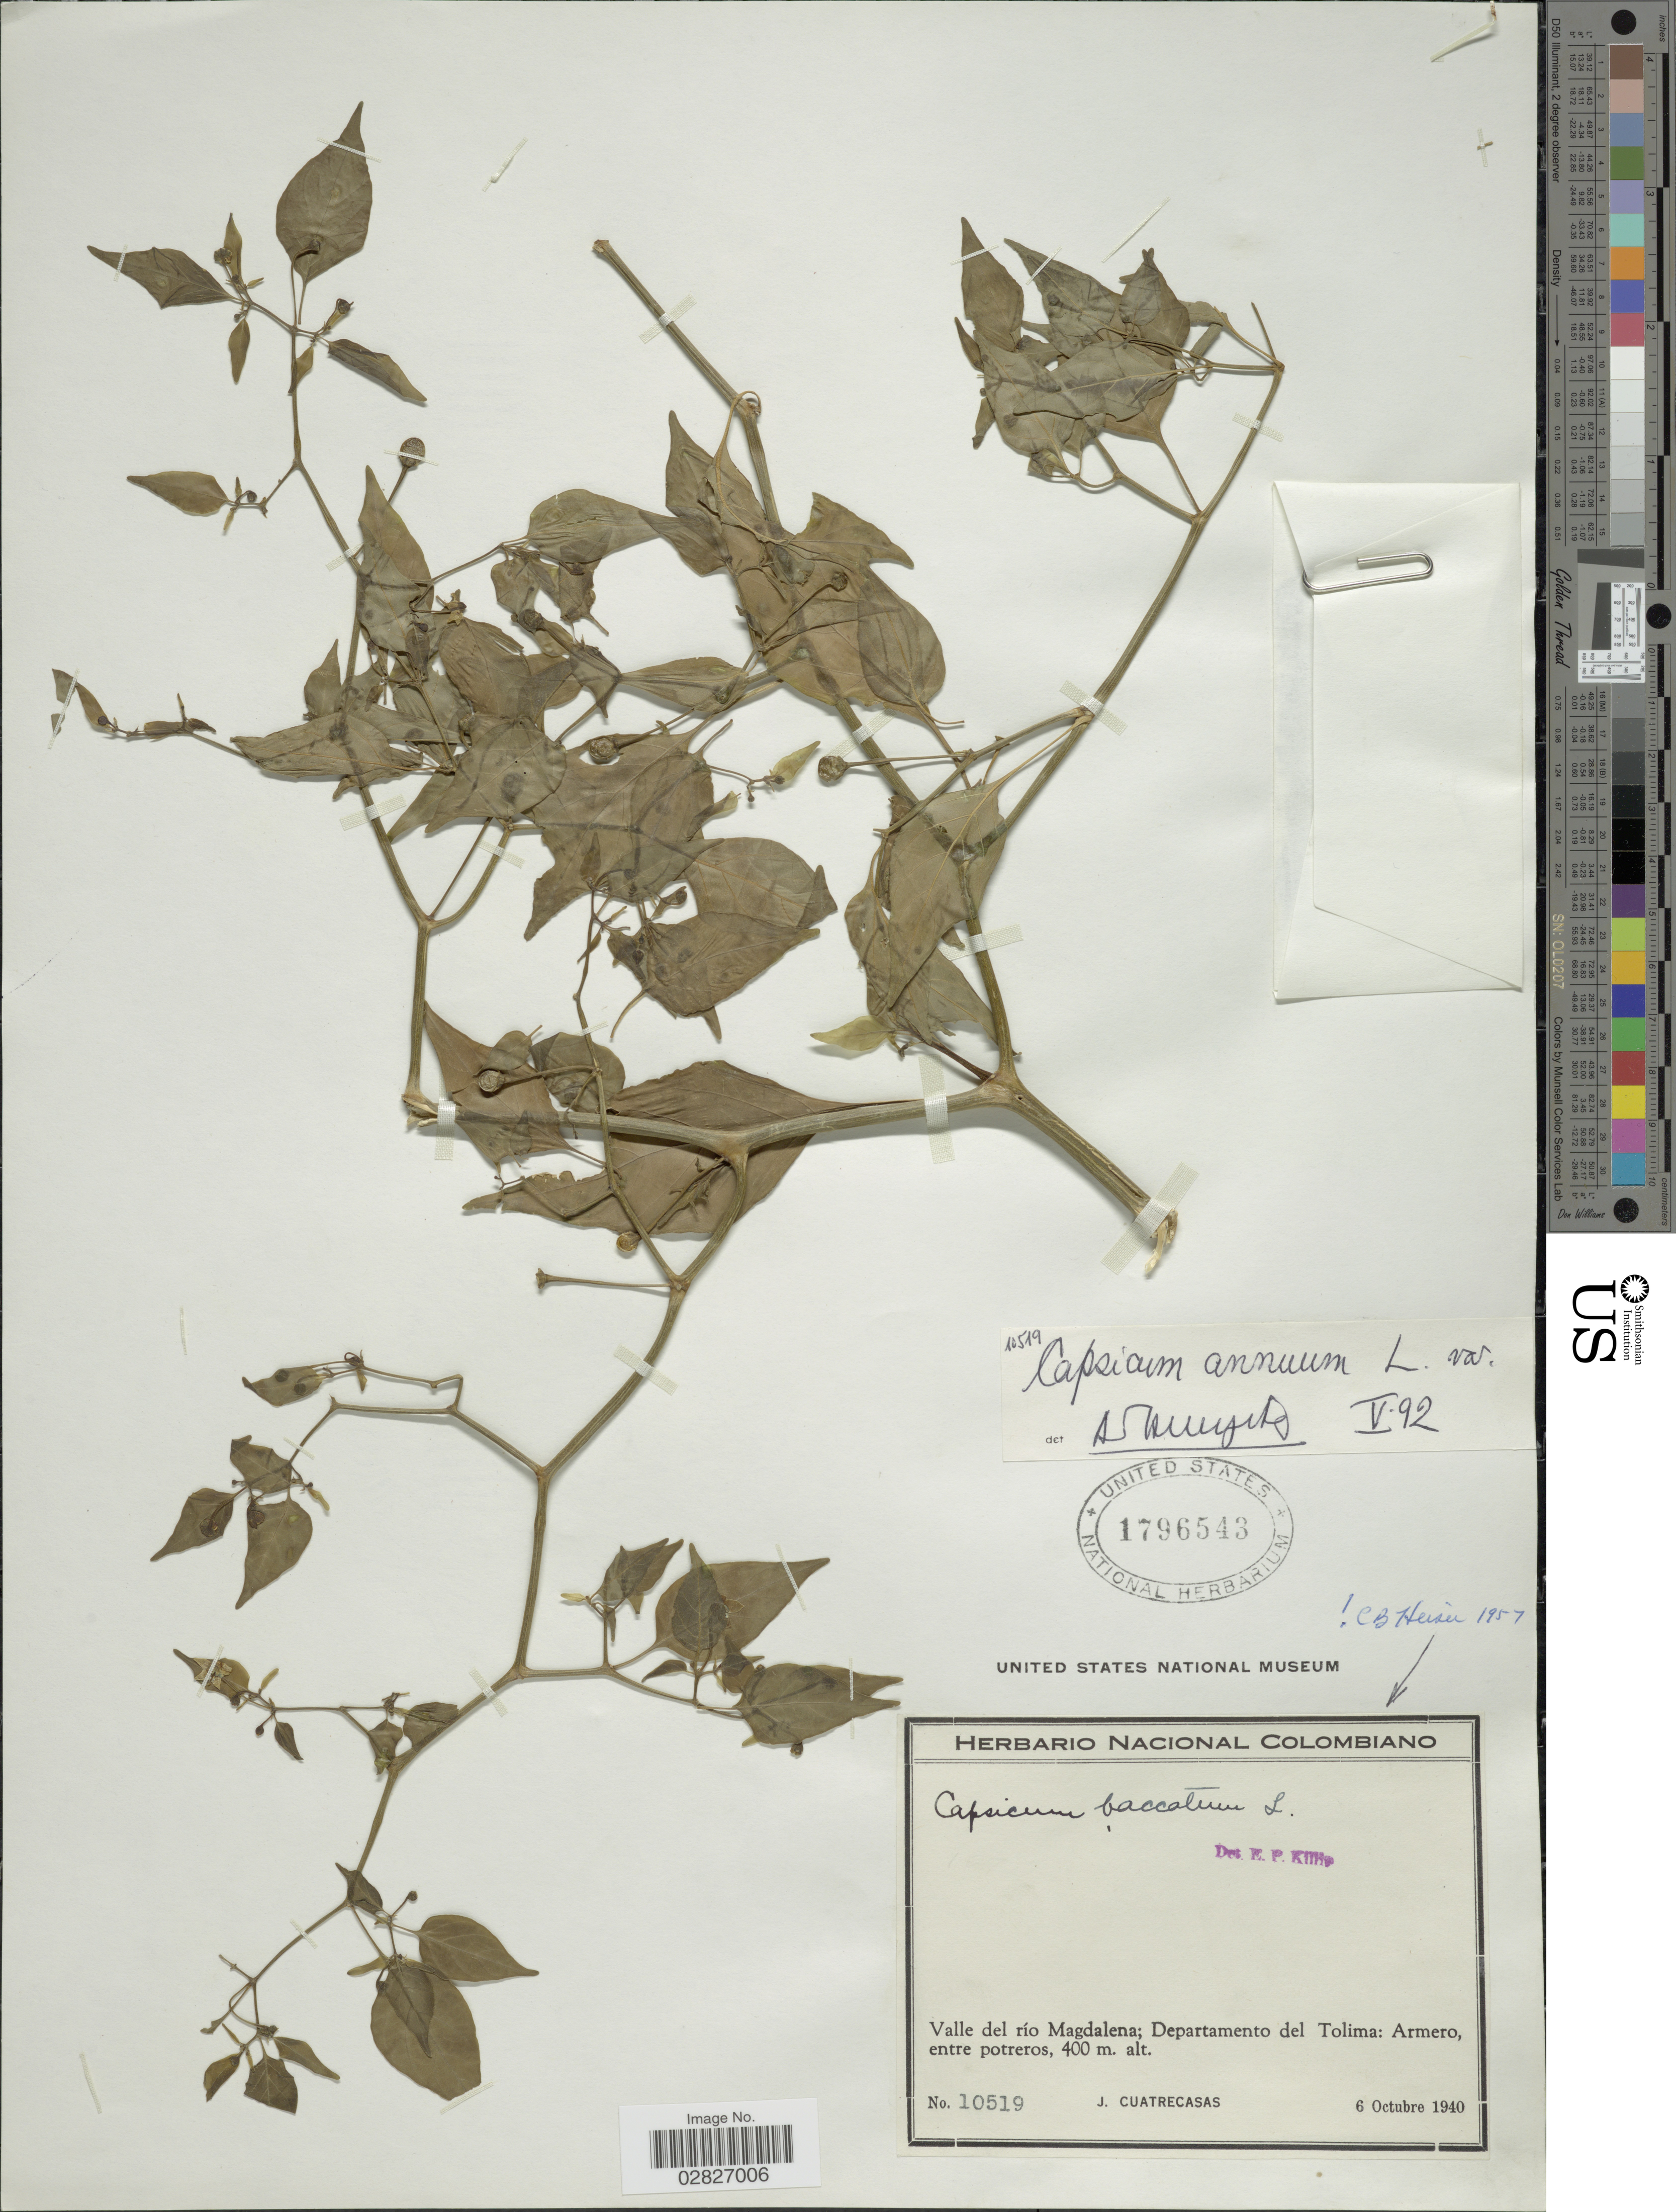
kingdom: Plantae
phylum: Tracheophyta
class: Magnoliopsida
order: Solanales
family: Solanaceae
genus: Capsicum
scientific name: Capsicum annuum 'Habanero'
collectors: J. Cuatrecasas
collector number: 10519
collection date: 1940-10-06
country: Colombia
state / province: Tolima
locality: Valle del río Magdalena, Departamento del Tolima, Armero entre potreros.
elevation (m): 400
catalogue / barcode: US 1796543